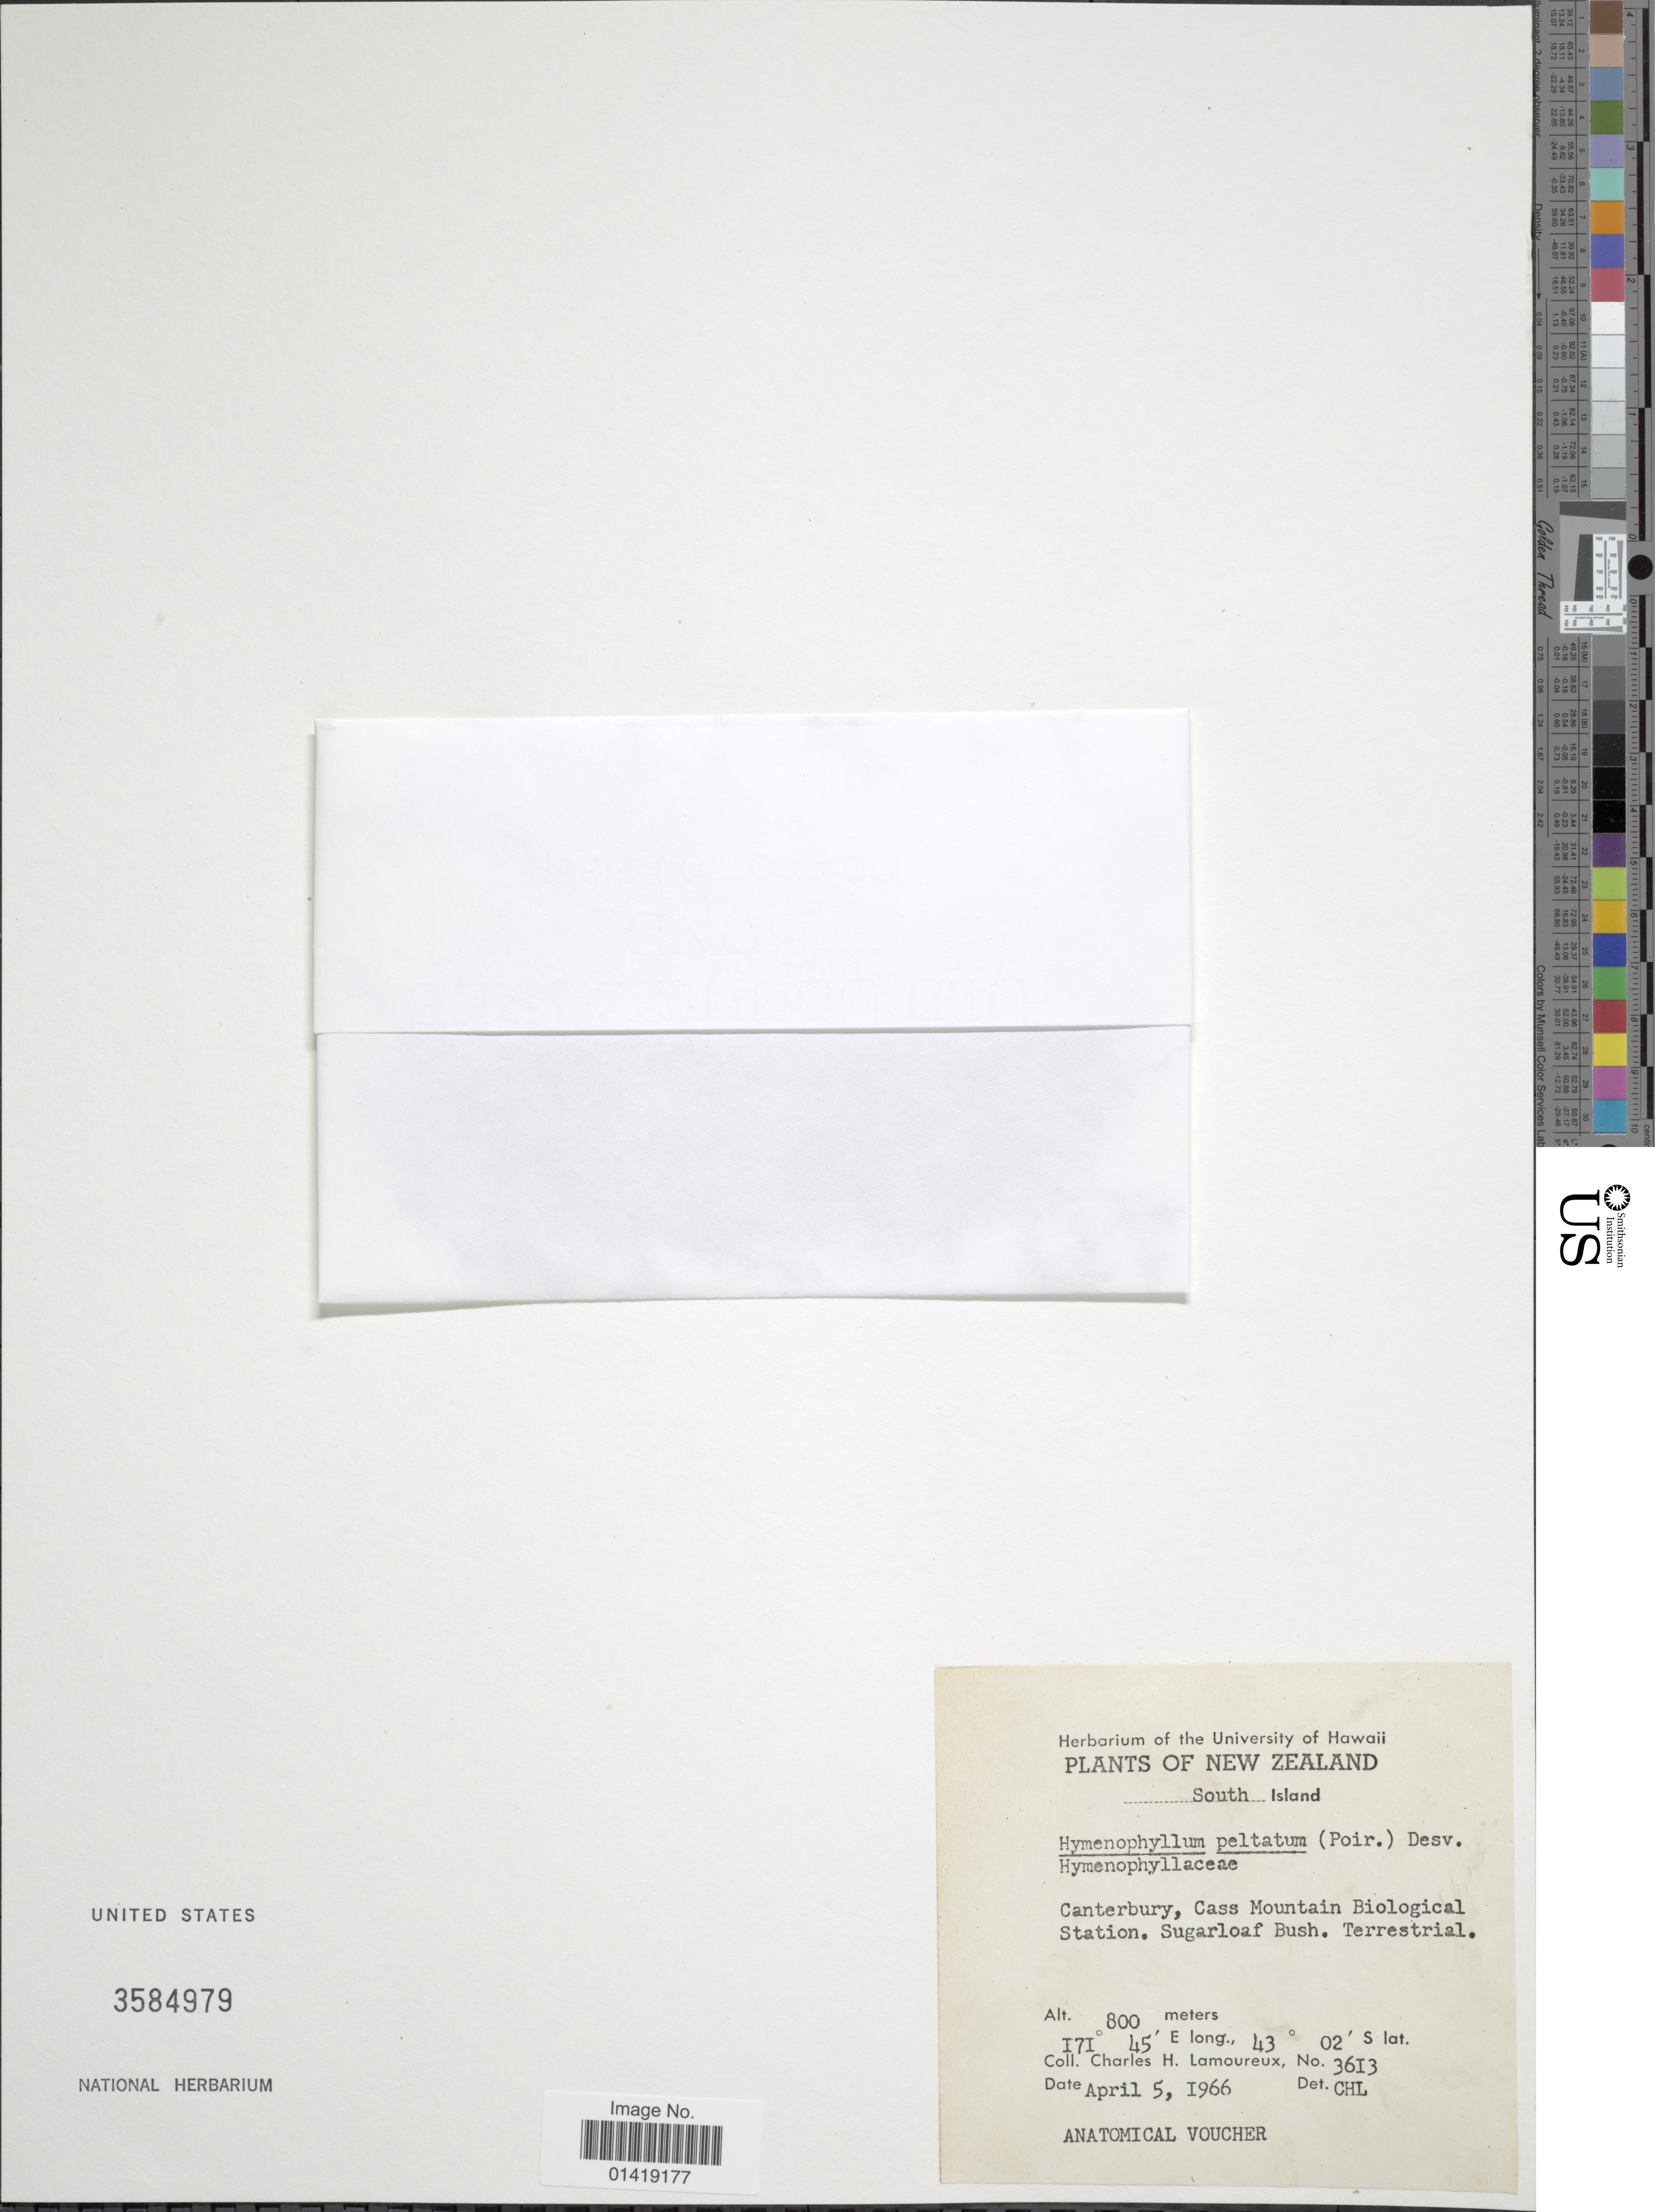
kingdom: Plantae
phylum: Tracheophyta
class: Polypodiopsida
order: Hymenophyllales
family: Hymenophyllaceae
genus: Hymenophyllum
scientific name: Hymenophyllum peltatum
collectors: C. H. Lamoureux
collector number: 3613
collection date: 1966-04-05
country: New Zealand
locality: South Island Canterburry Cass mountain Biological station Sugarloaf bush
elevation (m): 800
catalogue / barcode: US 3584979